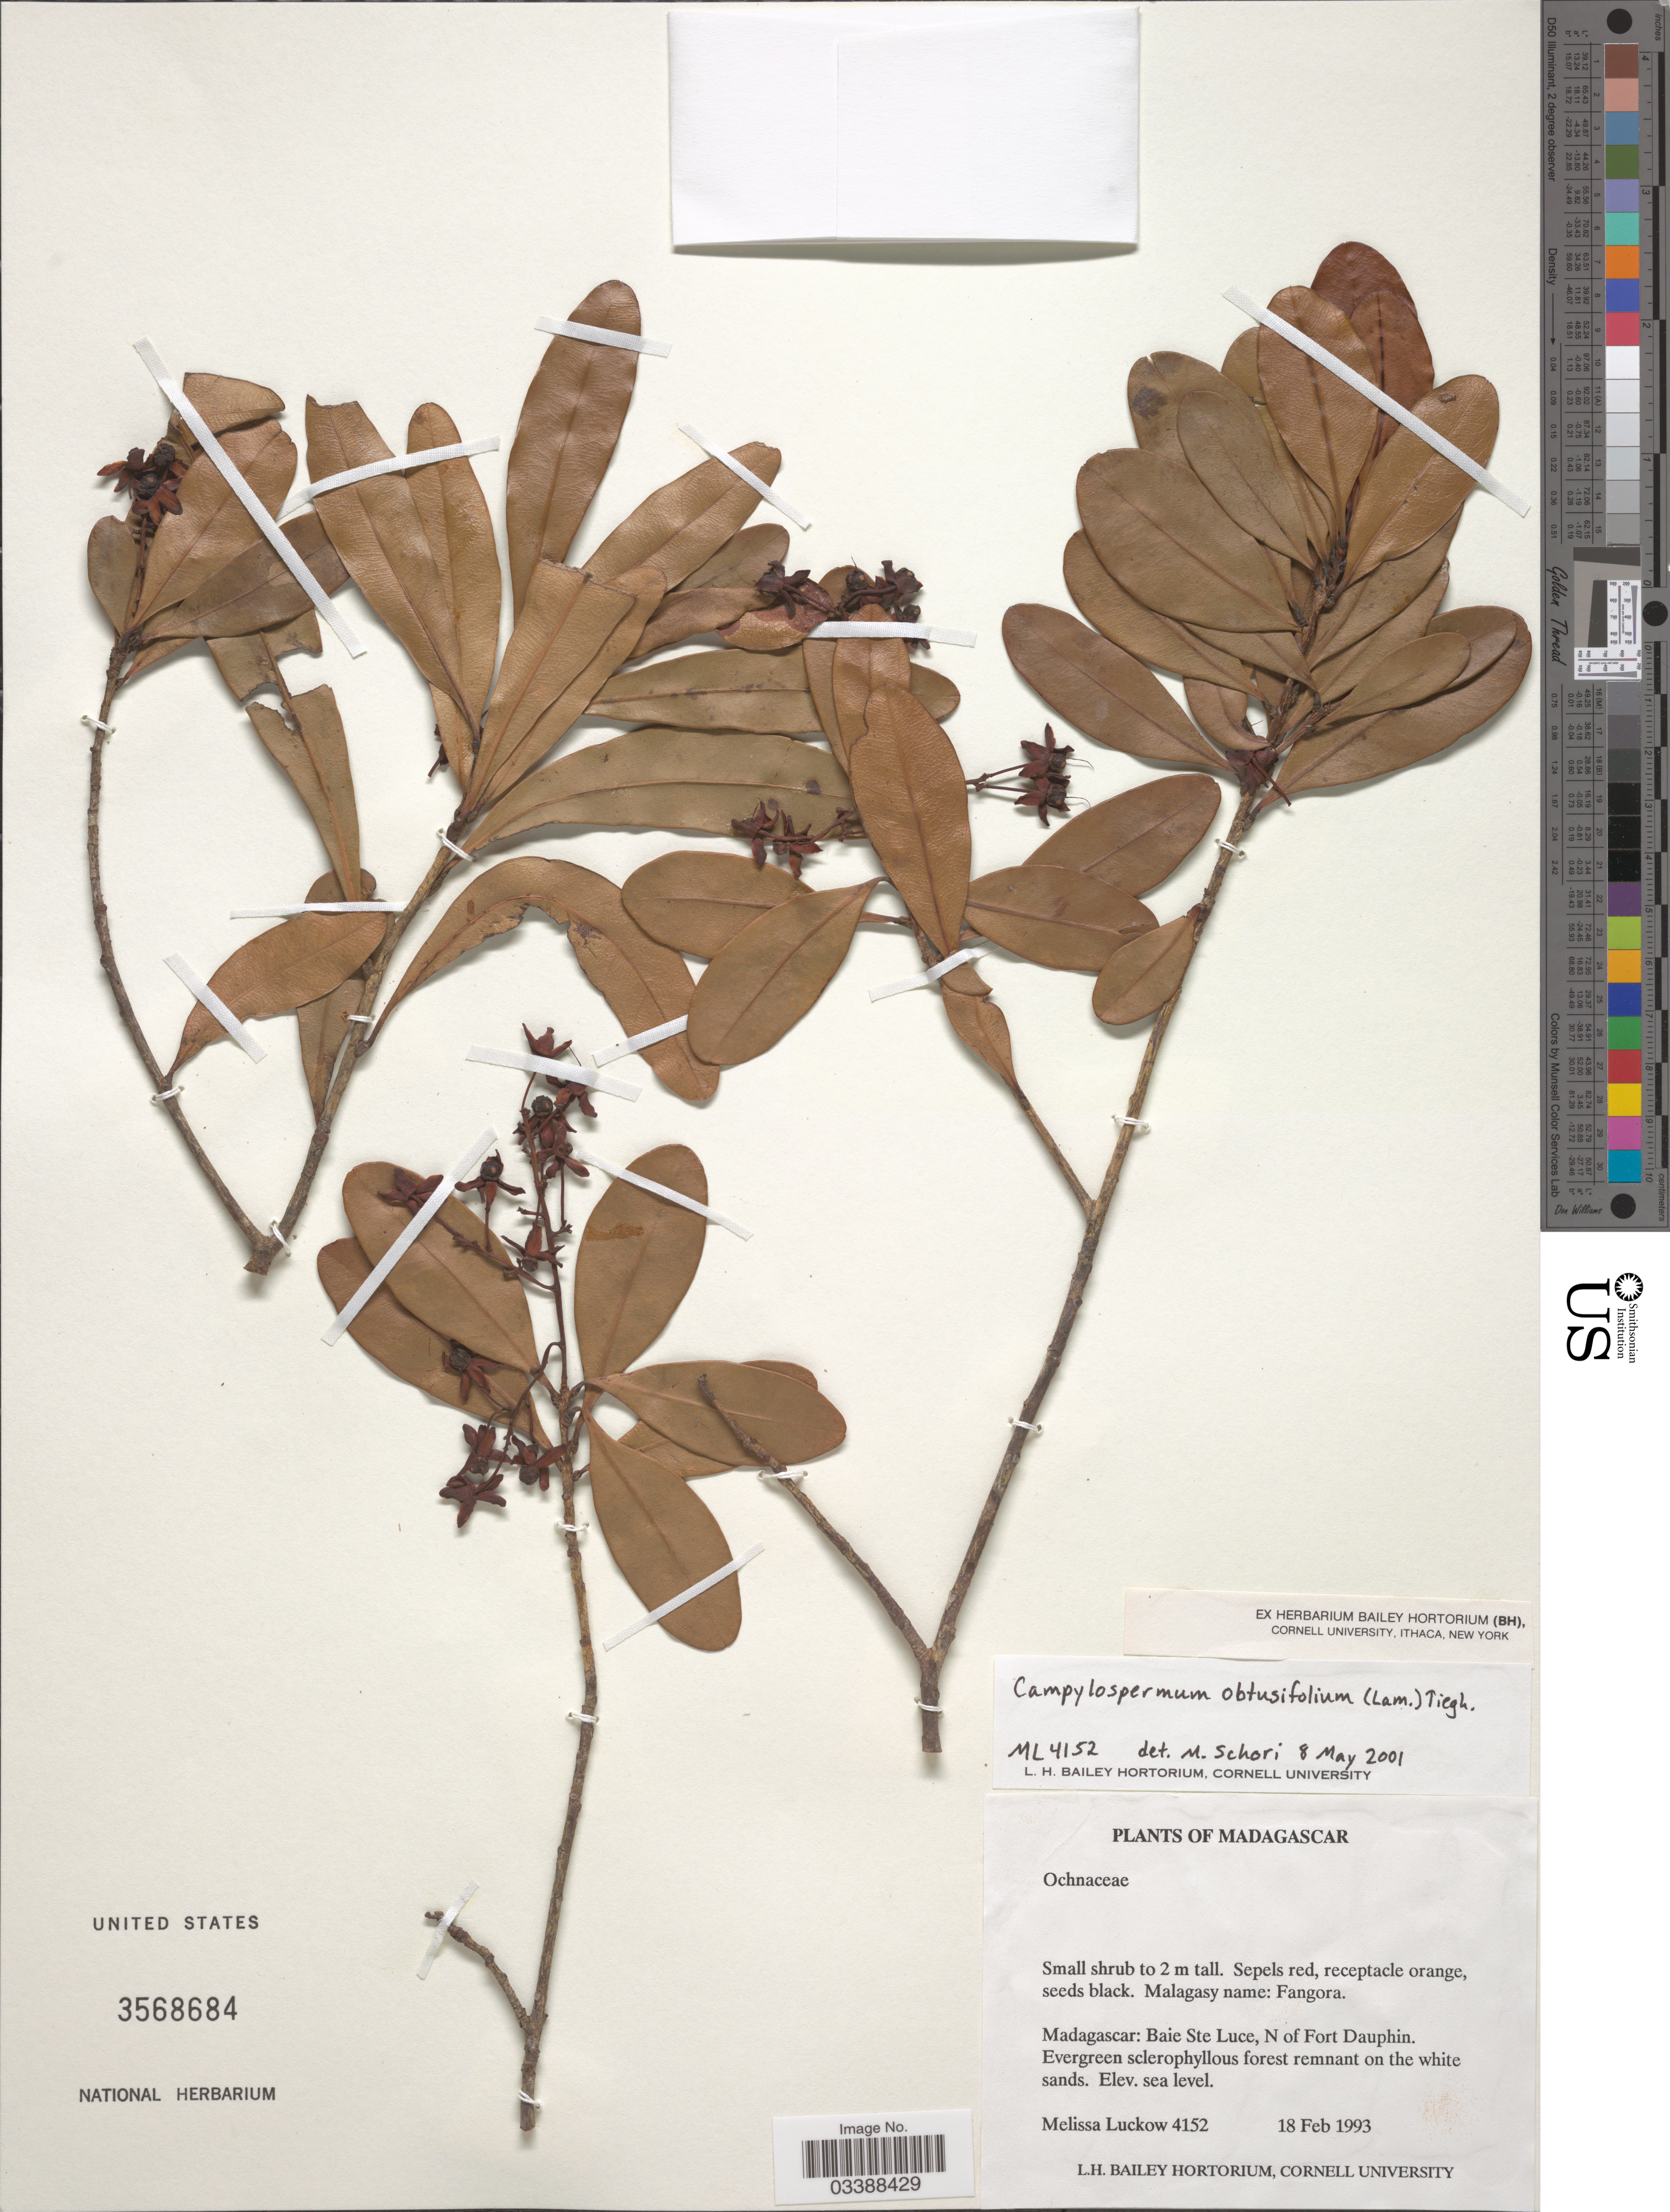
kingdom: Plantae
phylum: Tracheophyta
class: Magnoliopsida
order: Malpighiales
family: Ochnaceae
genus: Ouratea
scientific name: Ouratea obtusifolia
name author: (Lam.) Gilg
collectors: M. A. Luckow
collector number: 4152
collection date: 1993-02-18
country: Madagascar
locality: Baie Ste Luce, N of Fort Dauphin.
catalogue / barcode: US 3568684